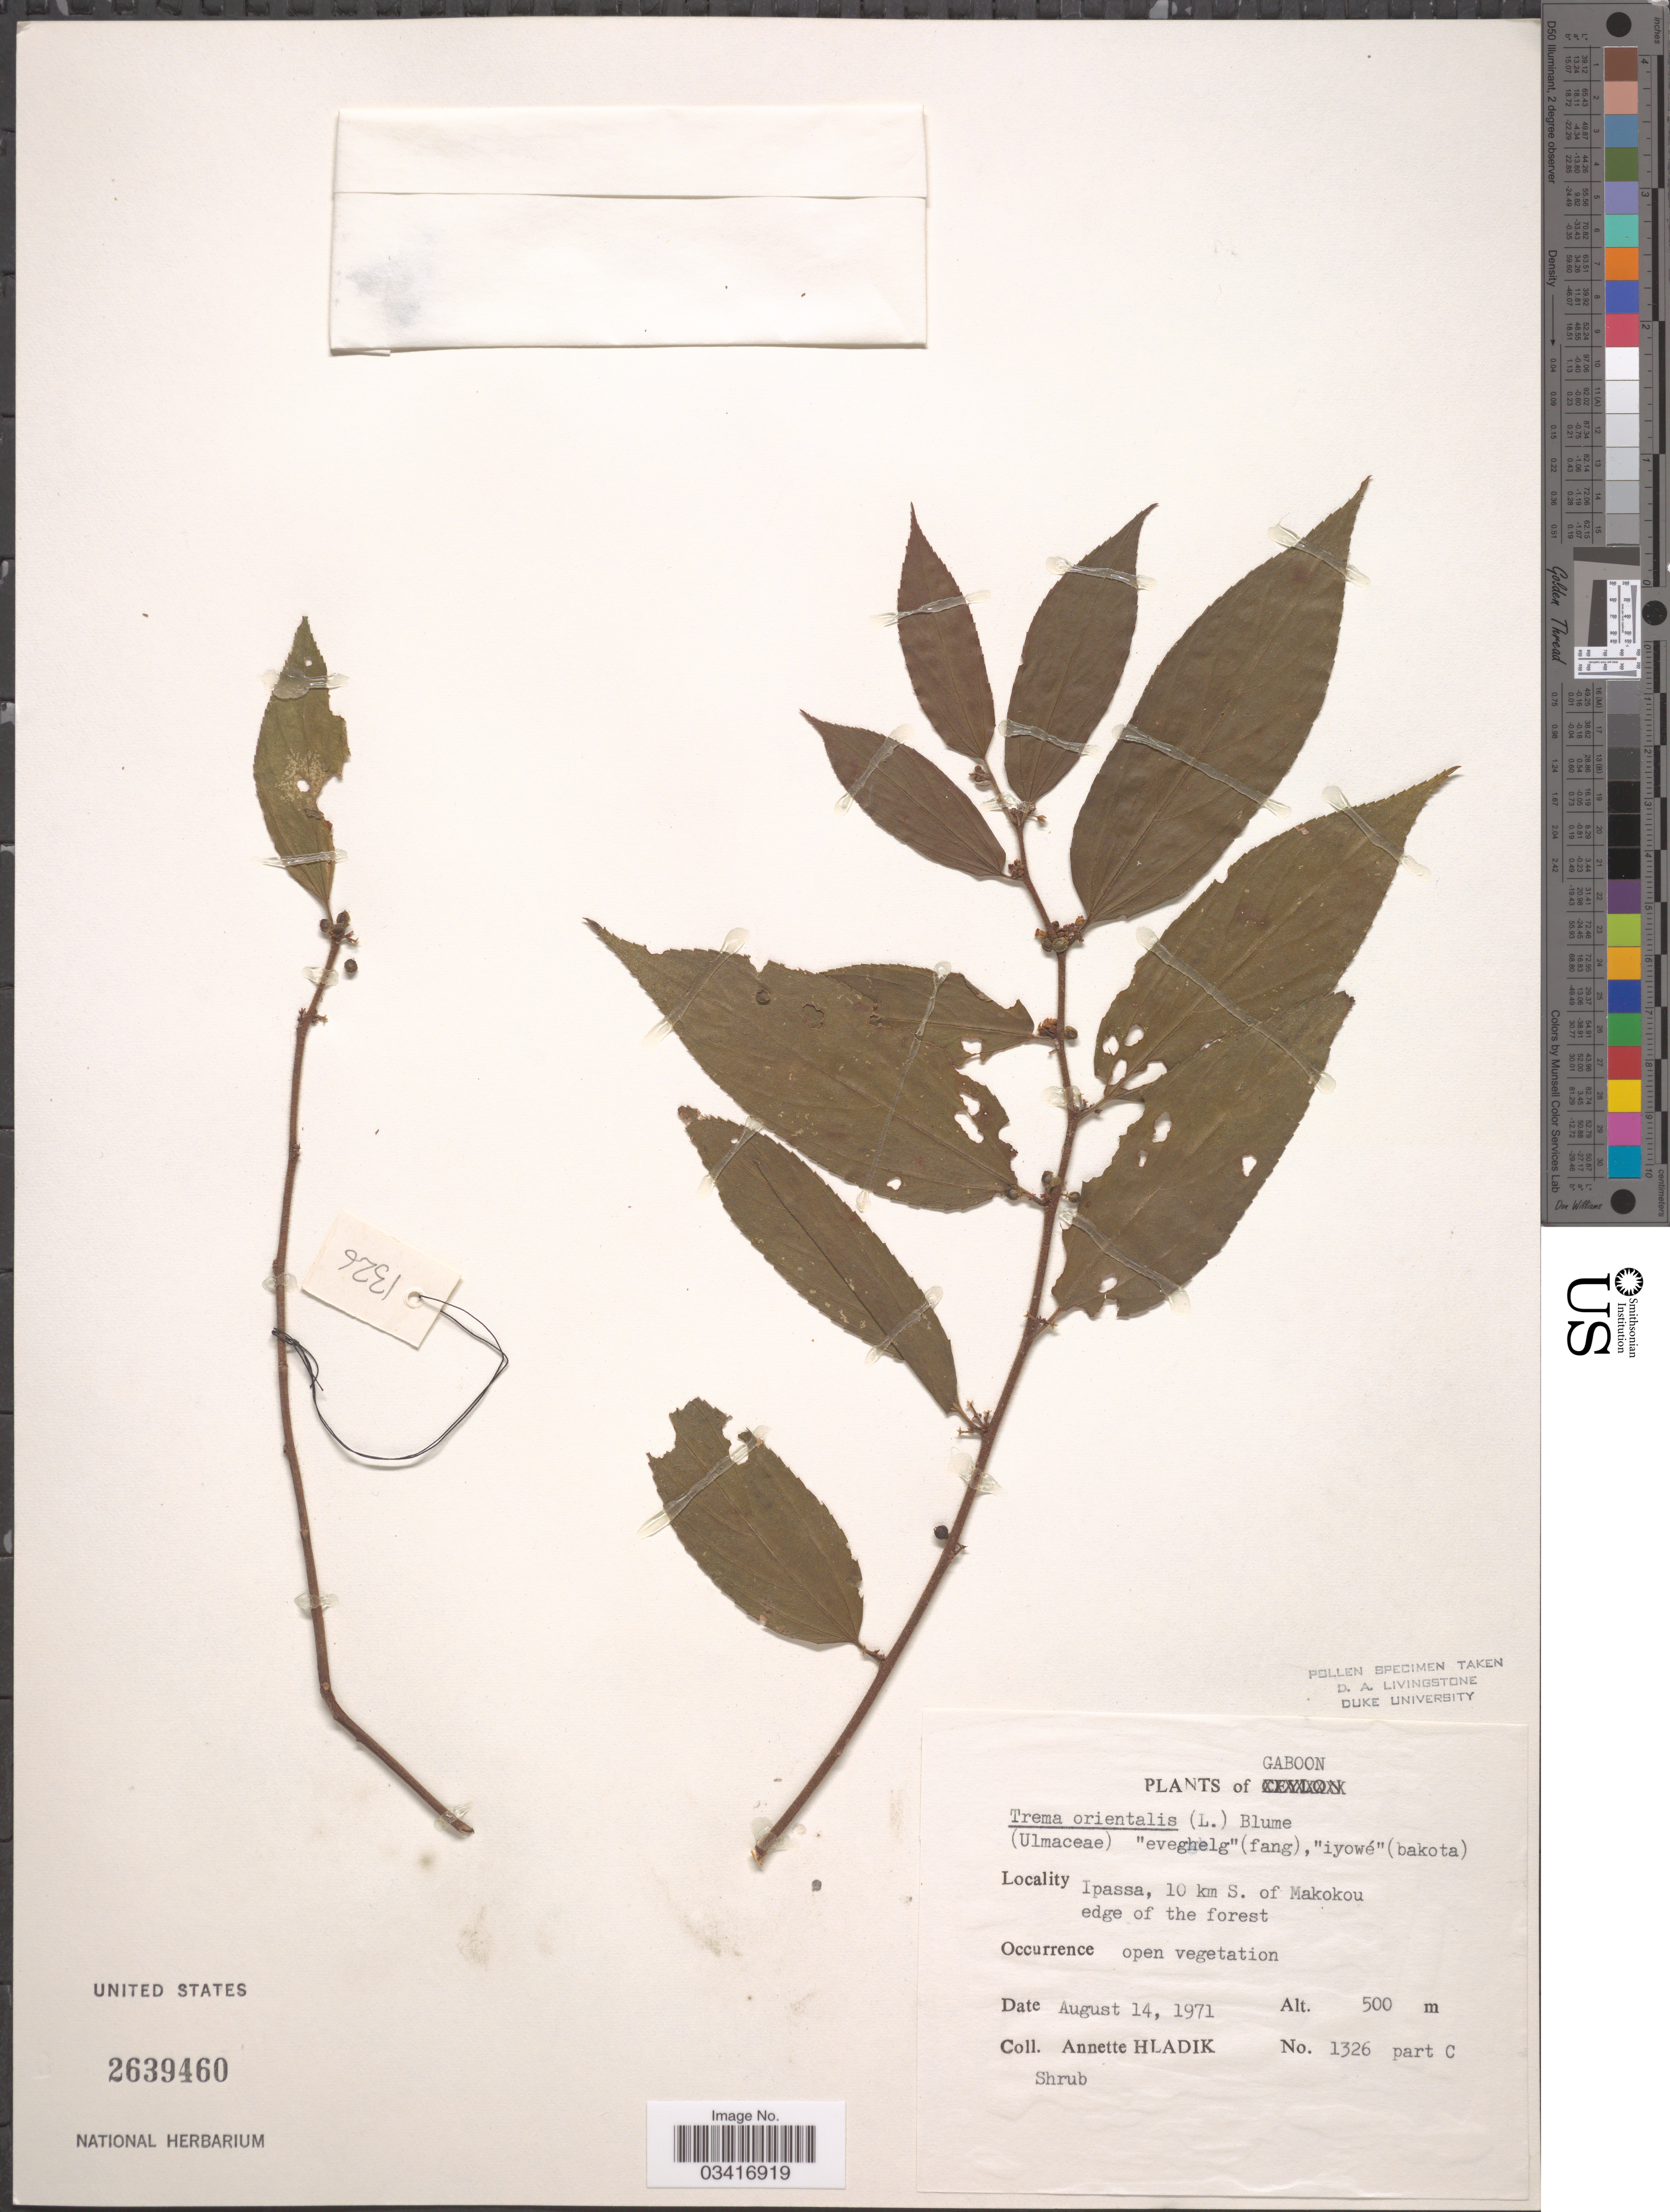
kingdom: Plantae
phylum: Tracheophyta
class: Magnoliopsida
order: Rosales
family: Cannabaceae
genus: Trema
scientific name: Trema orientale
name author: (L.) Blume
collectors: A. Hladik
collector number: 1326 part C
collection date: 1971-08-14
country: Gabon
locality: Ipassa, 10 km S. of Makokou edge of the forest.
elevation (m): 500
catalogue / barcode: US 2639460